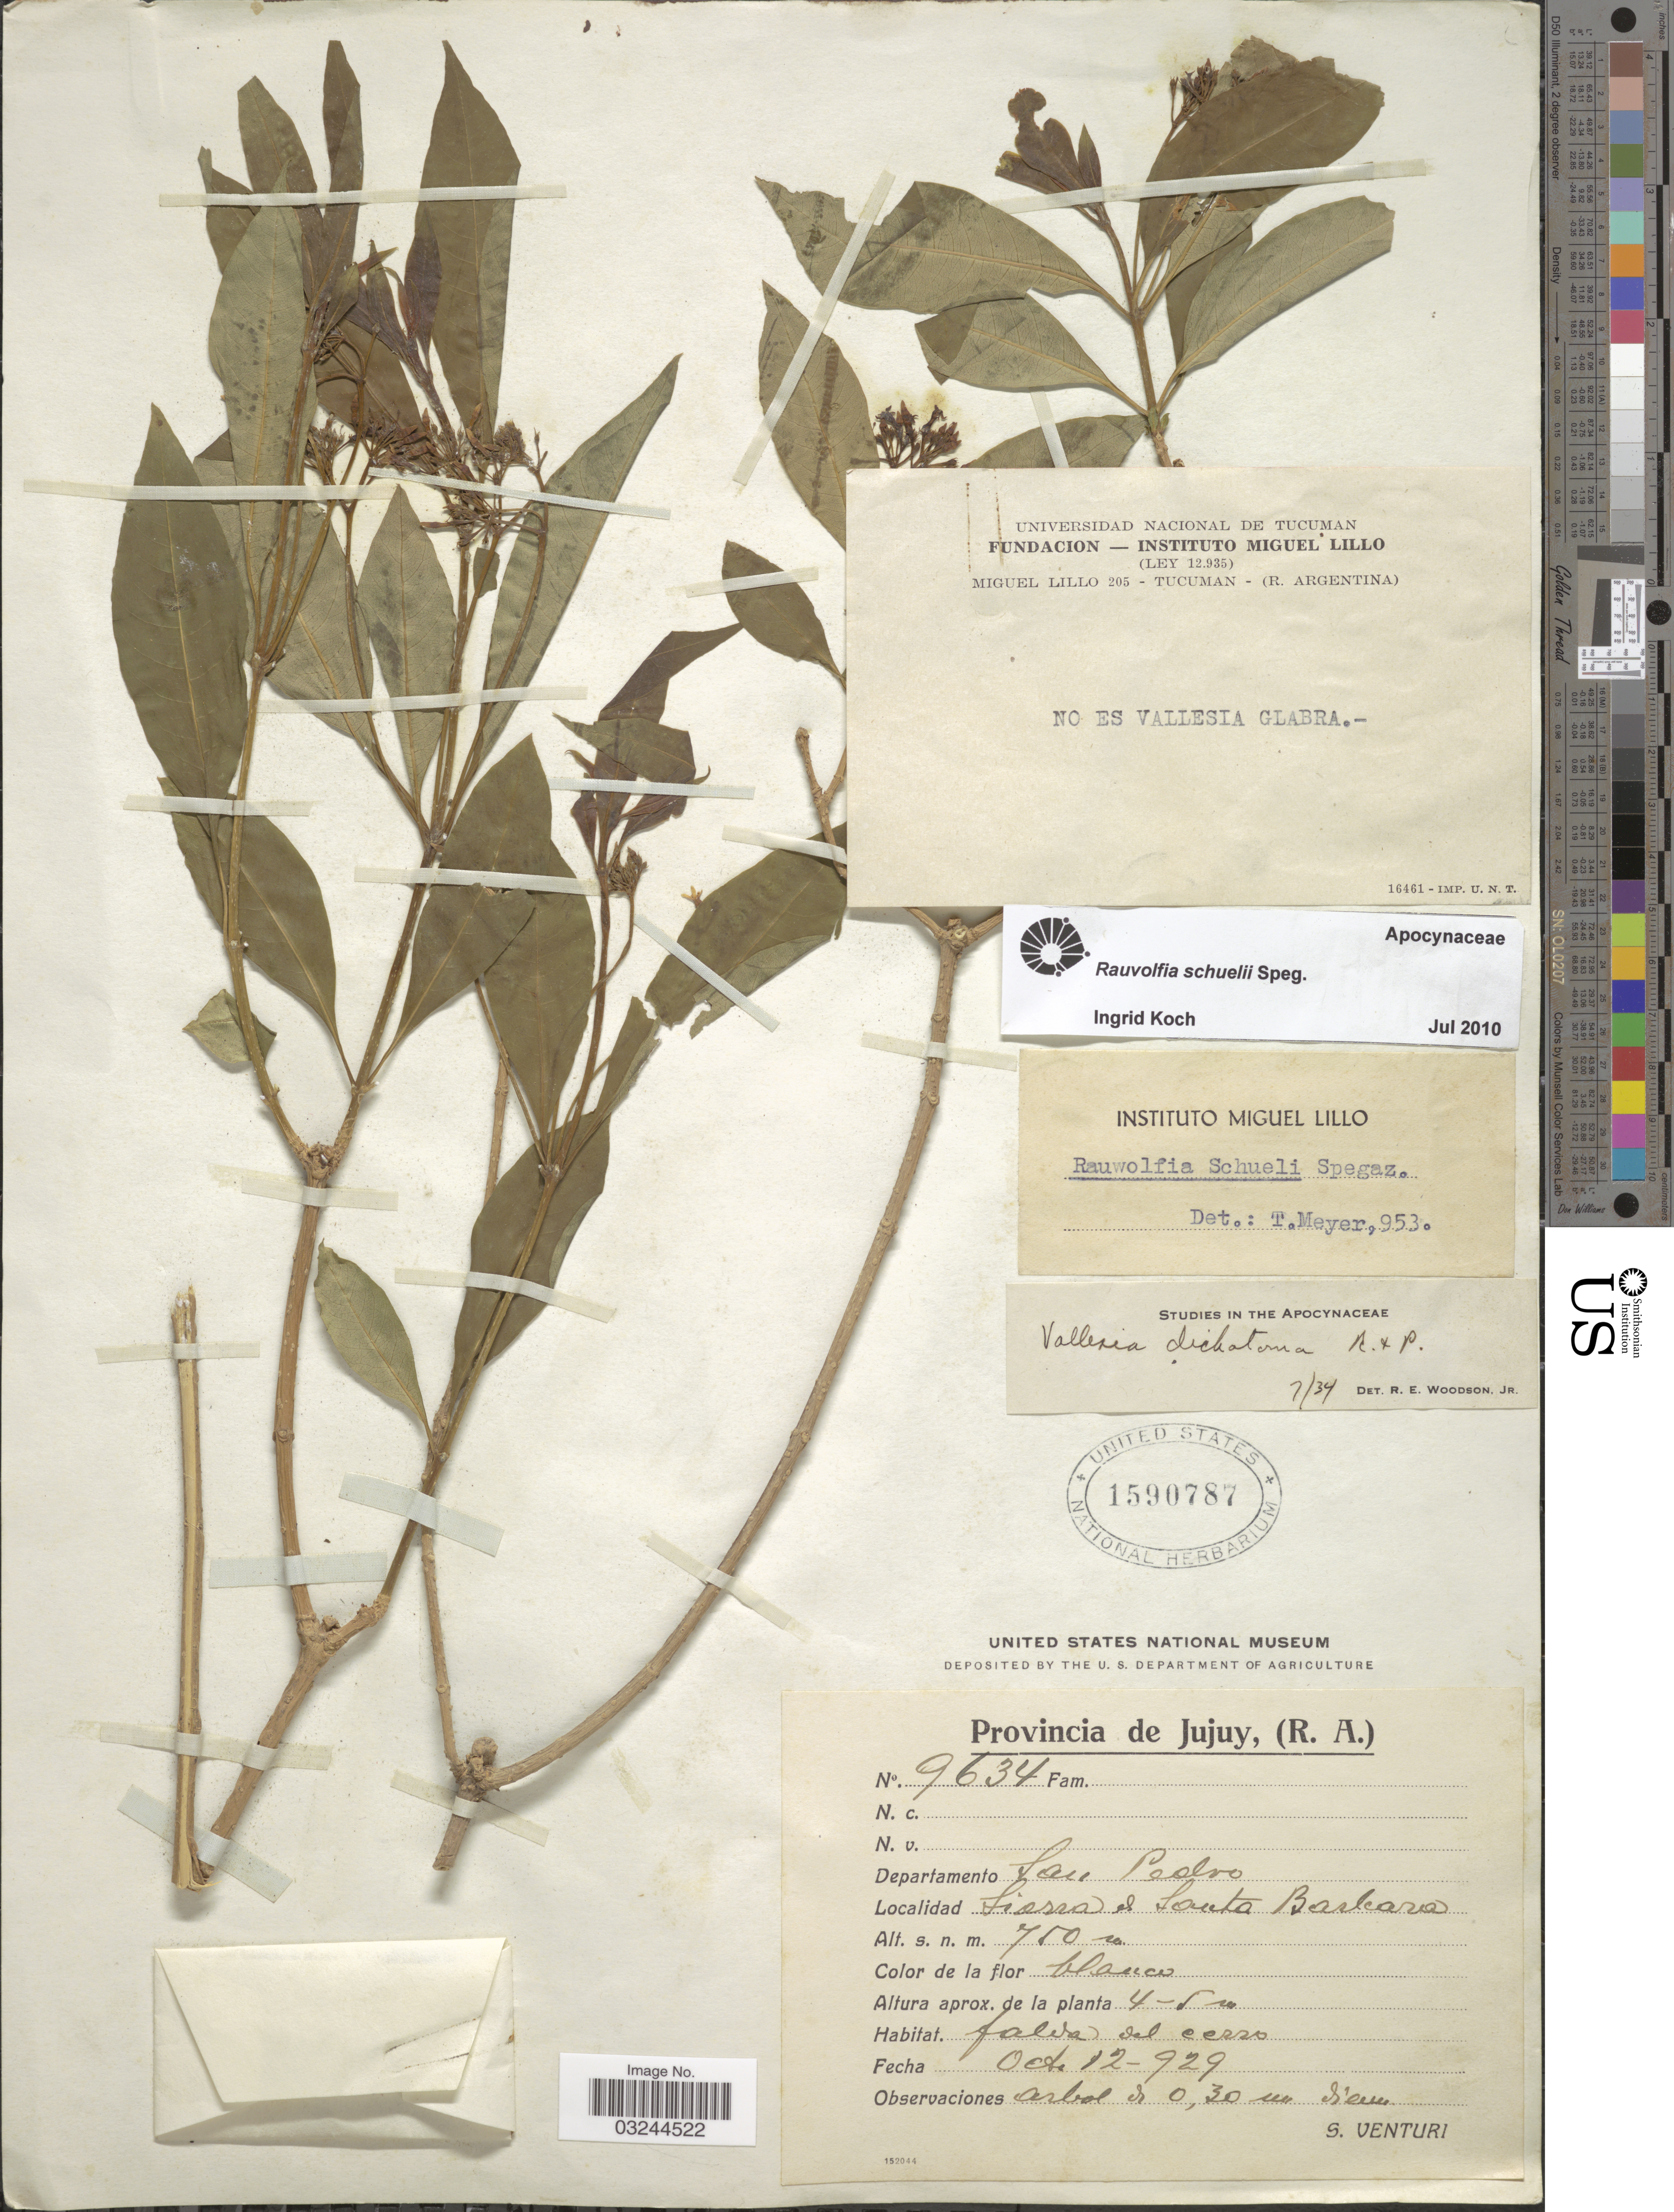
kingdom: Plantae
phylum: Tracheophyta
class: Magnoliopsida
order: Gentianales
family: Apocynaceae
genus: Rauvolfia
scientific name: Rauvolfia schuelii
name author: Speg.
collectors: S. Venturi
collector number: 9634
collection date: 1929-10-12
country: Argentina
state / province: Jujuy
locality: Departamento San Pedro. Sierra de Santa Barbara.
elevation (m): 750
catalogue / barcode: US 1590787